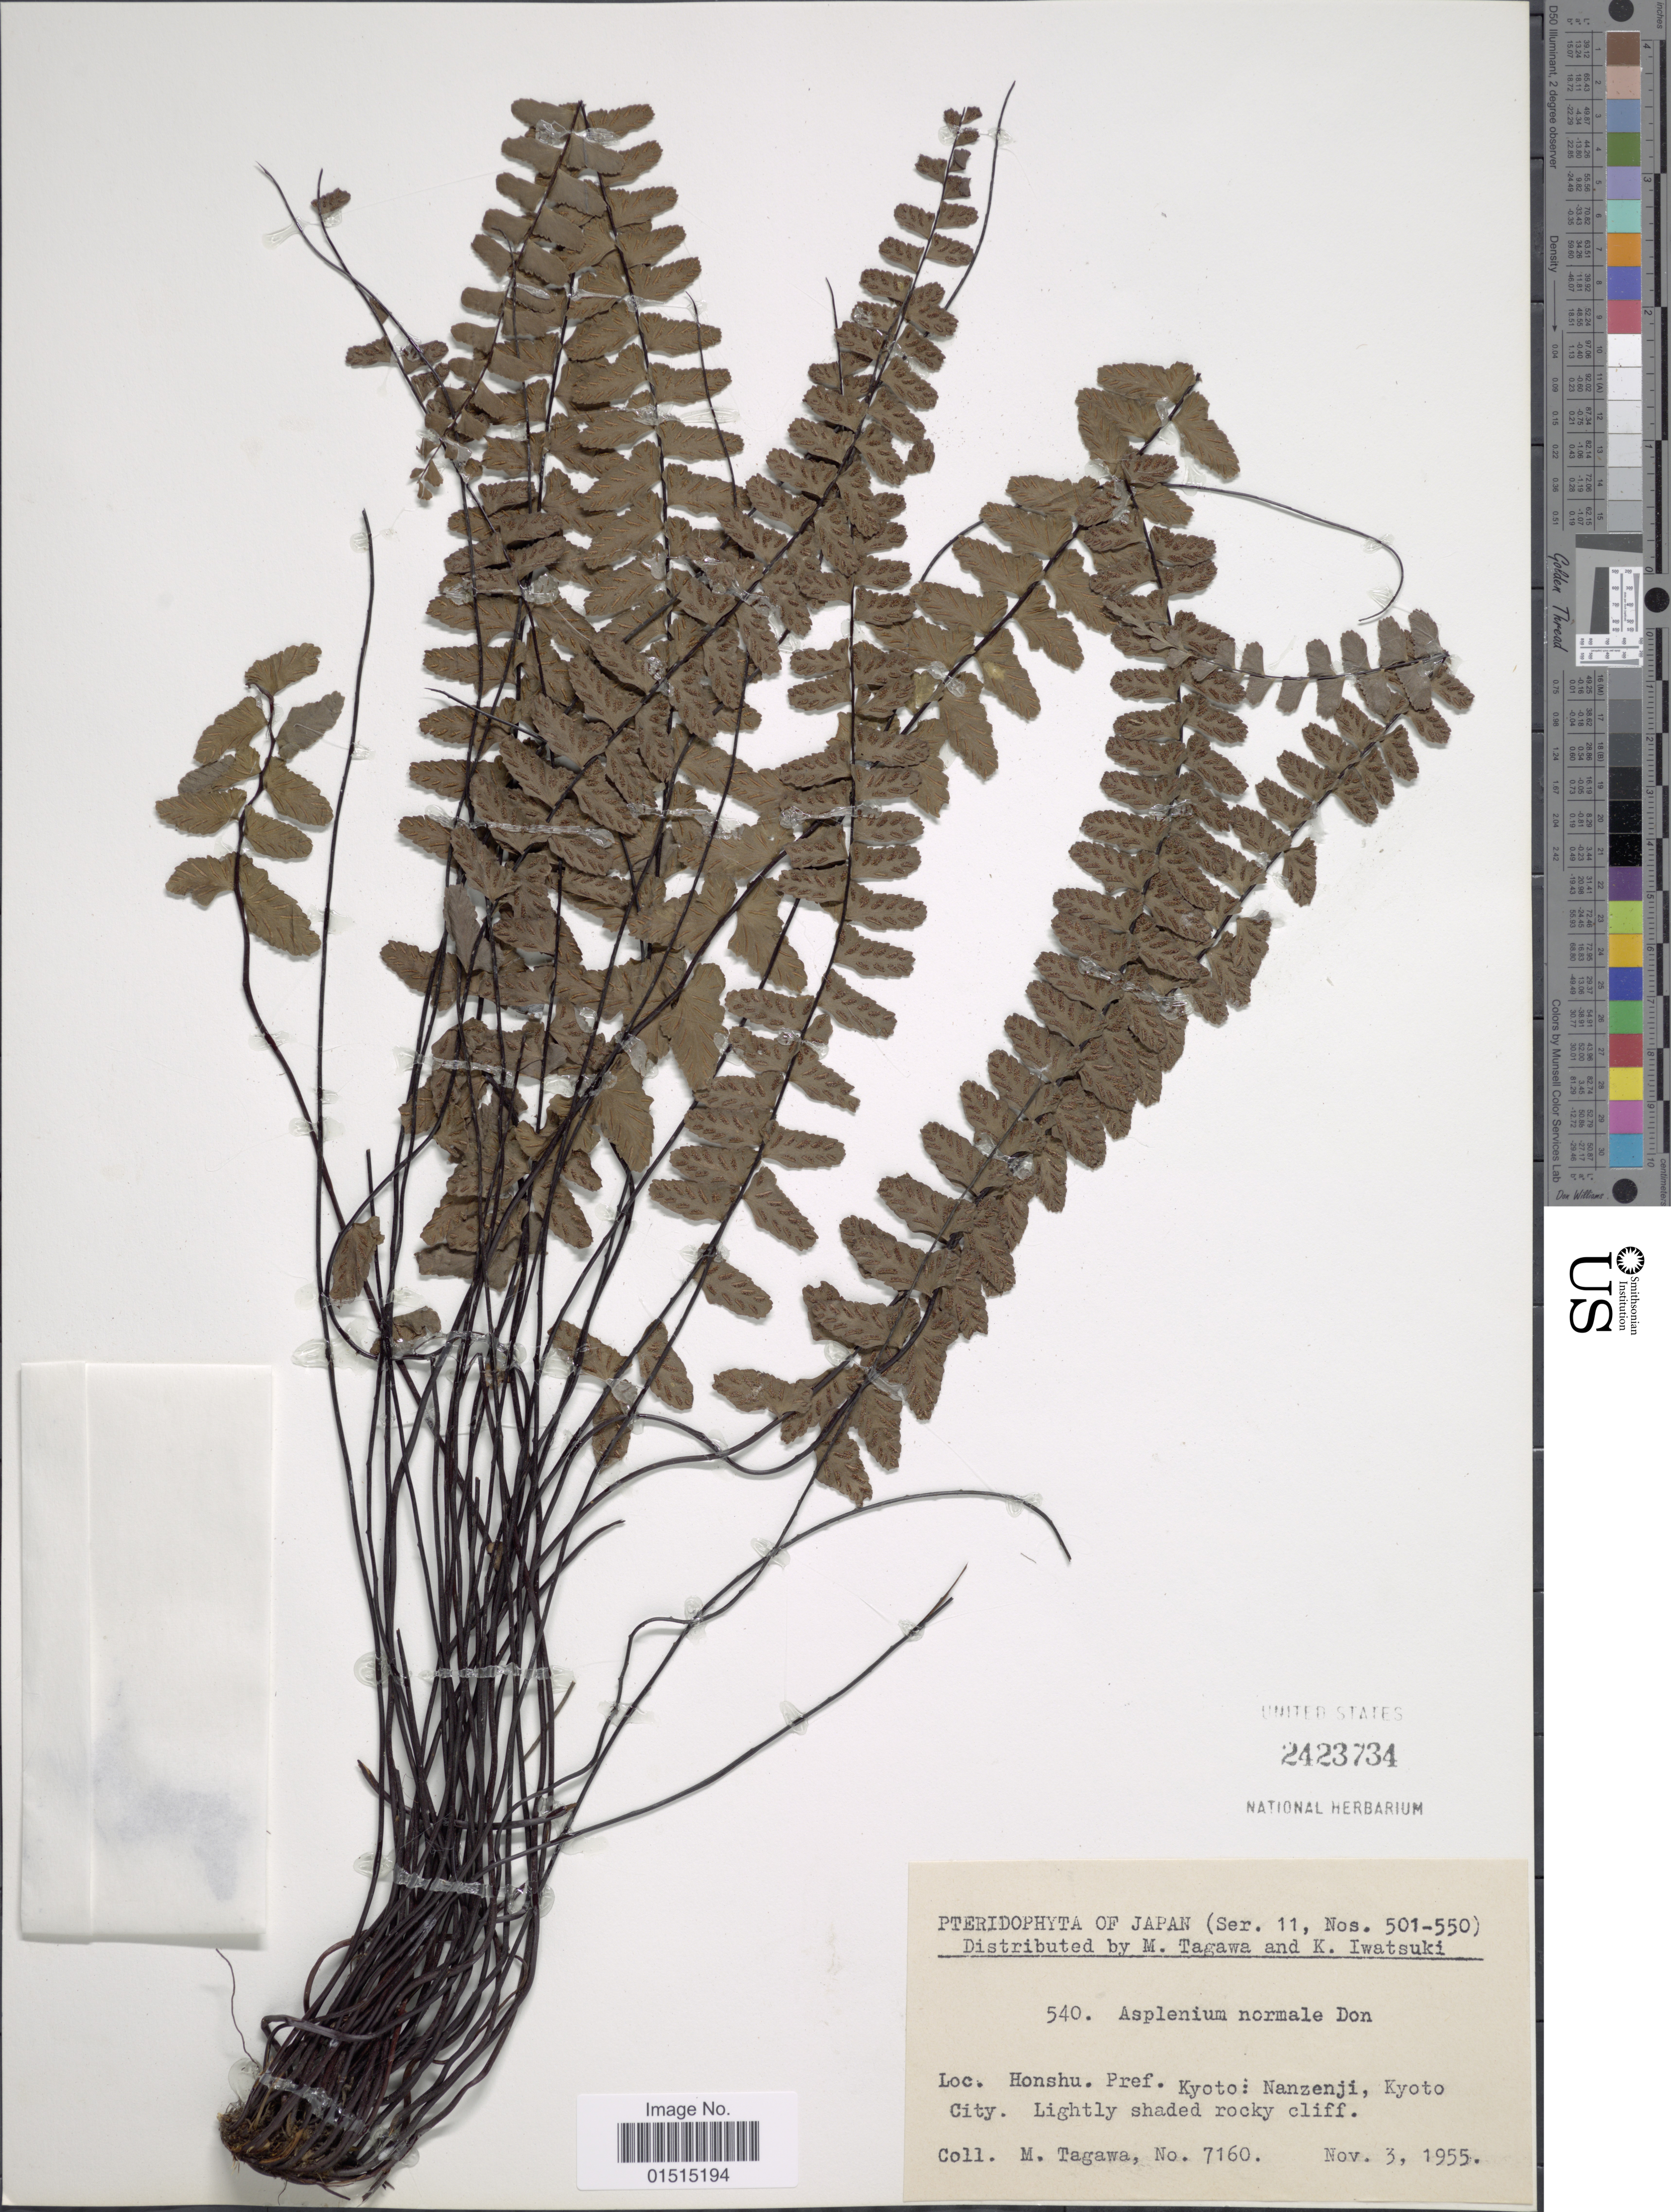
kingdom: Plantae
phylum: Tracheophyta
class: Polypodiopsida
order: Polypodiales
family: Aspleniaceae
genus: Asplenium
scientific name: Asplenium normale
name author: D. Don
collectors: M. Tagawa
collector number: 7160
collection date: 1955-11-03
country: Japan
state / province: Kyoto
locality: Honshu, Kyoto: Nanzenji, Kyoto City. Lightly shaded rocky cliff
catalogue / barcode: US 2423734